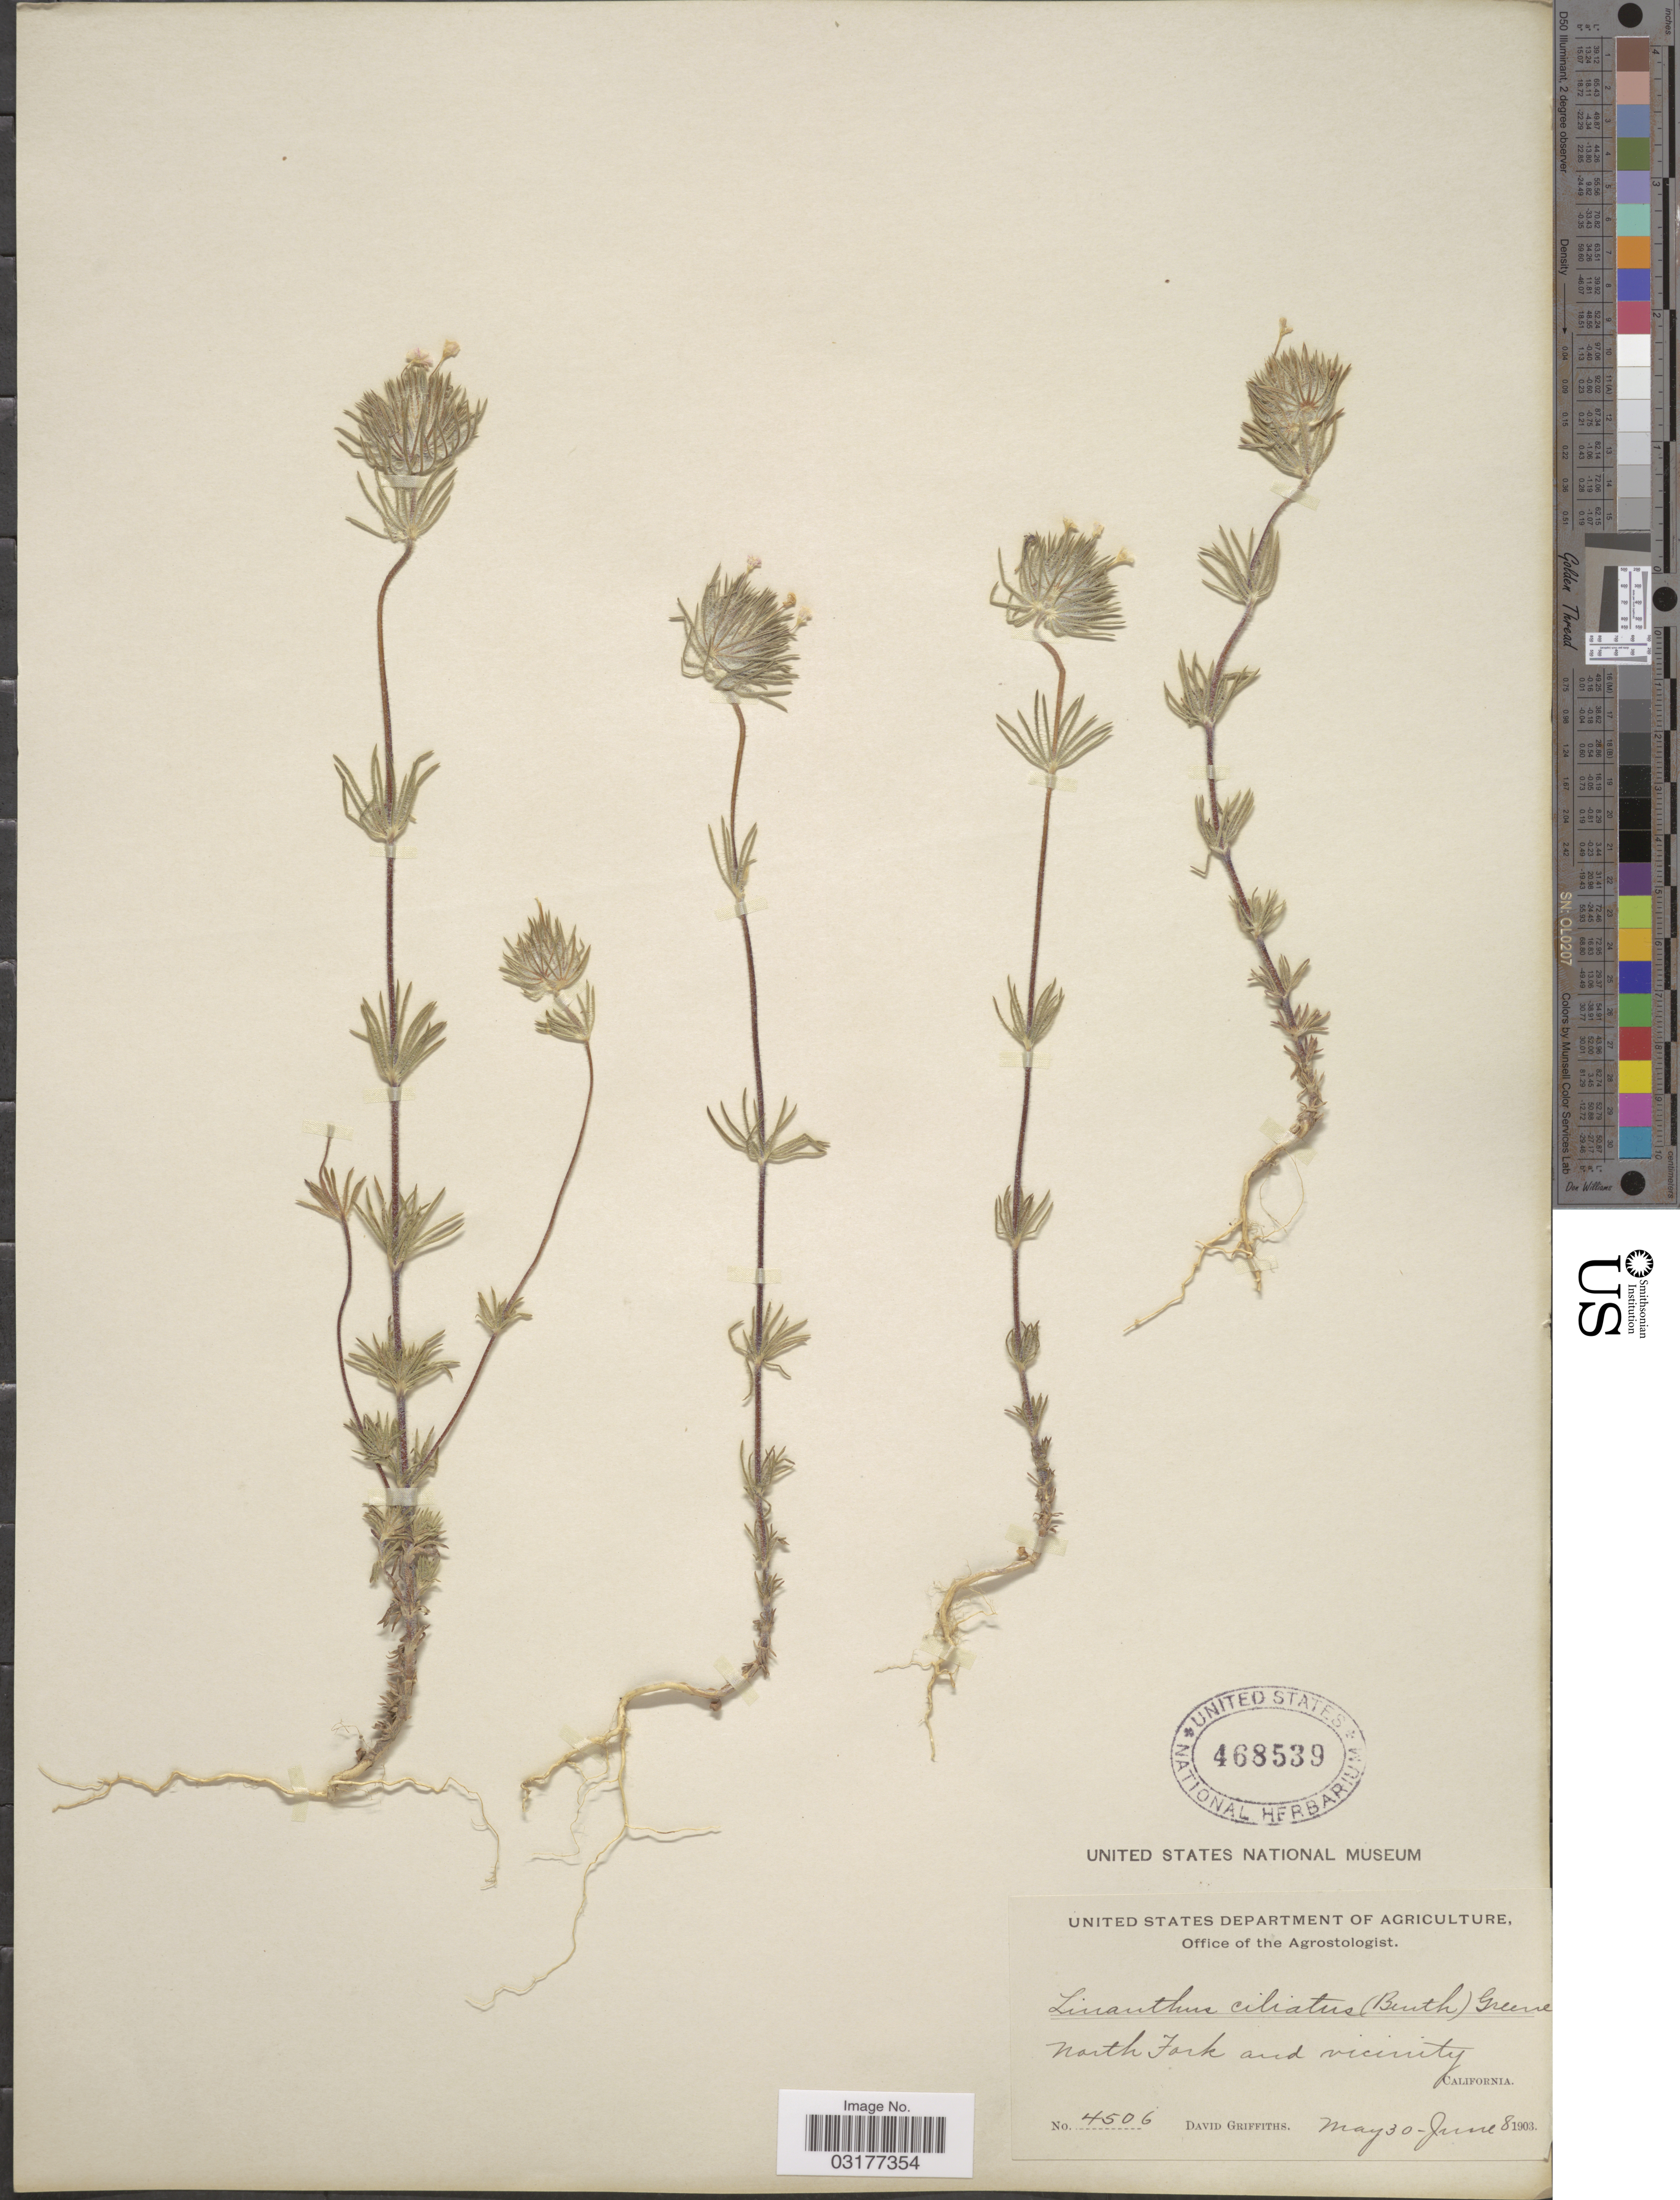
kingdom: Plantae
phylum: Tracheophyta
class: Magnoliopsida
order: Ericales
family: Polemoniaceae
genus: Leptosiphon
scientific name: Leptosiphon ciliatus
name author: (Benth.) Jeps.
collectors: D. Griffiths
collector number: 4506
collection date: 1903-05-30/1903-06-08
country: United States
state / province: California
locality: North Fork and vicinity.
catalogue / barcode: US 468539